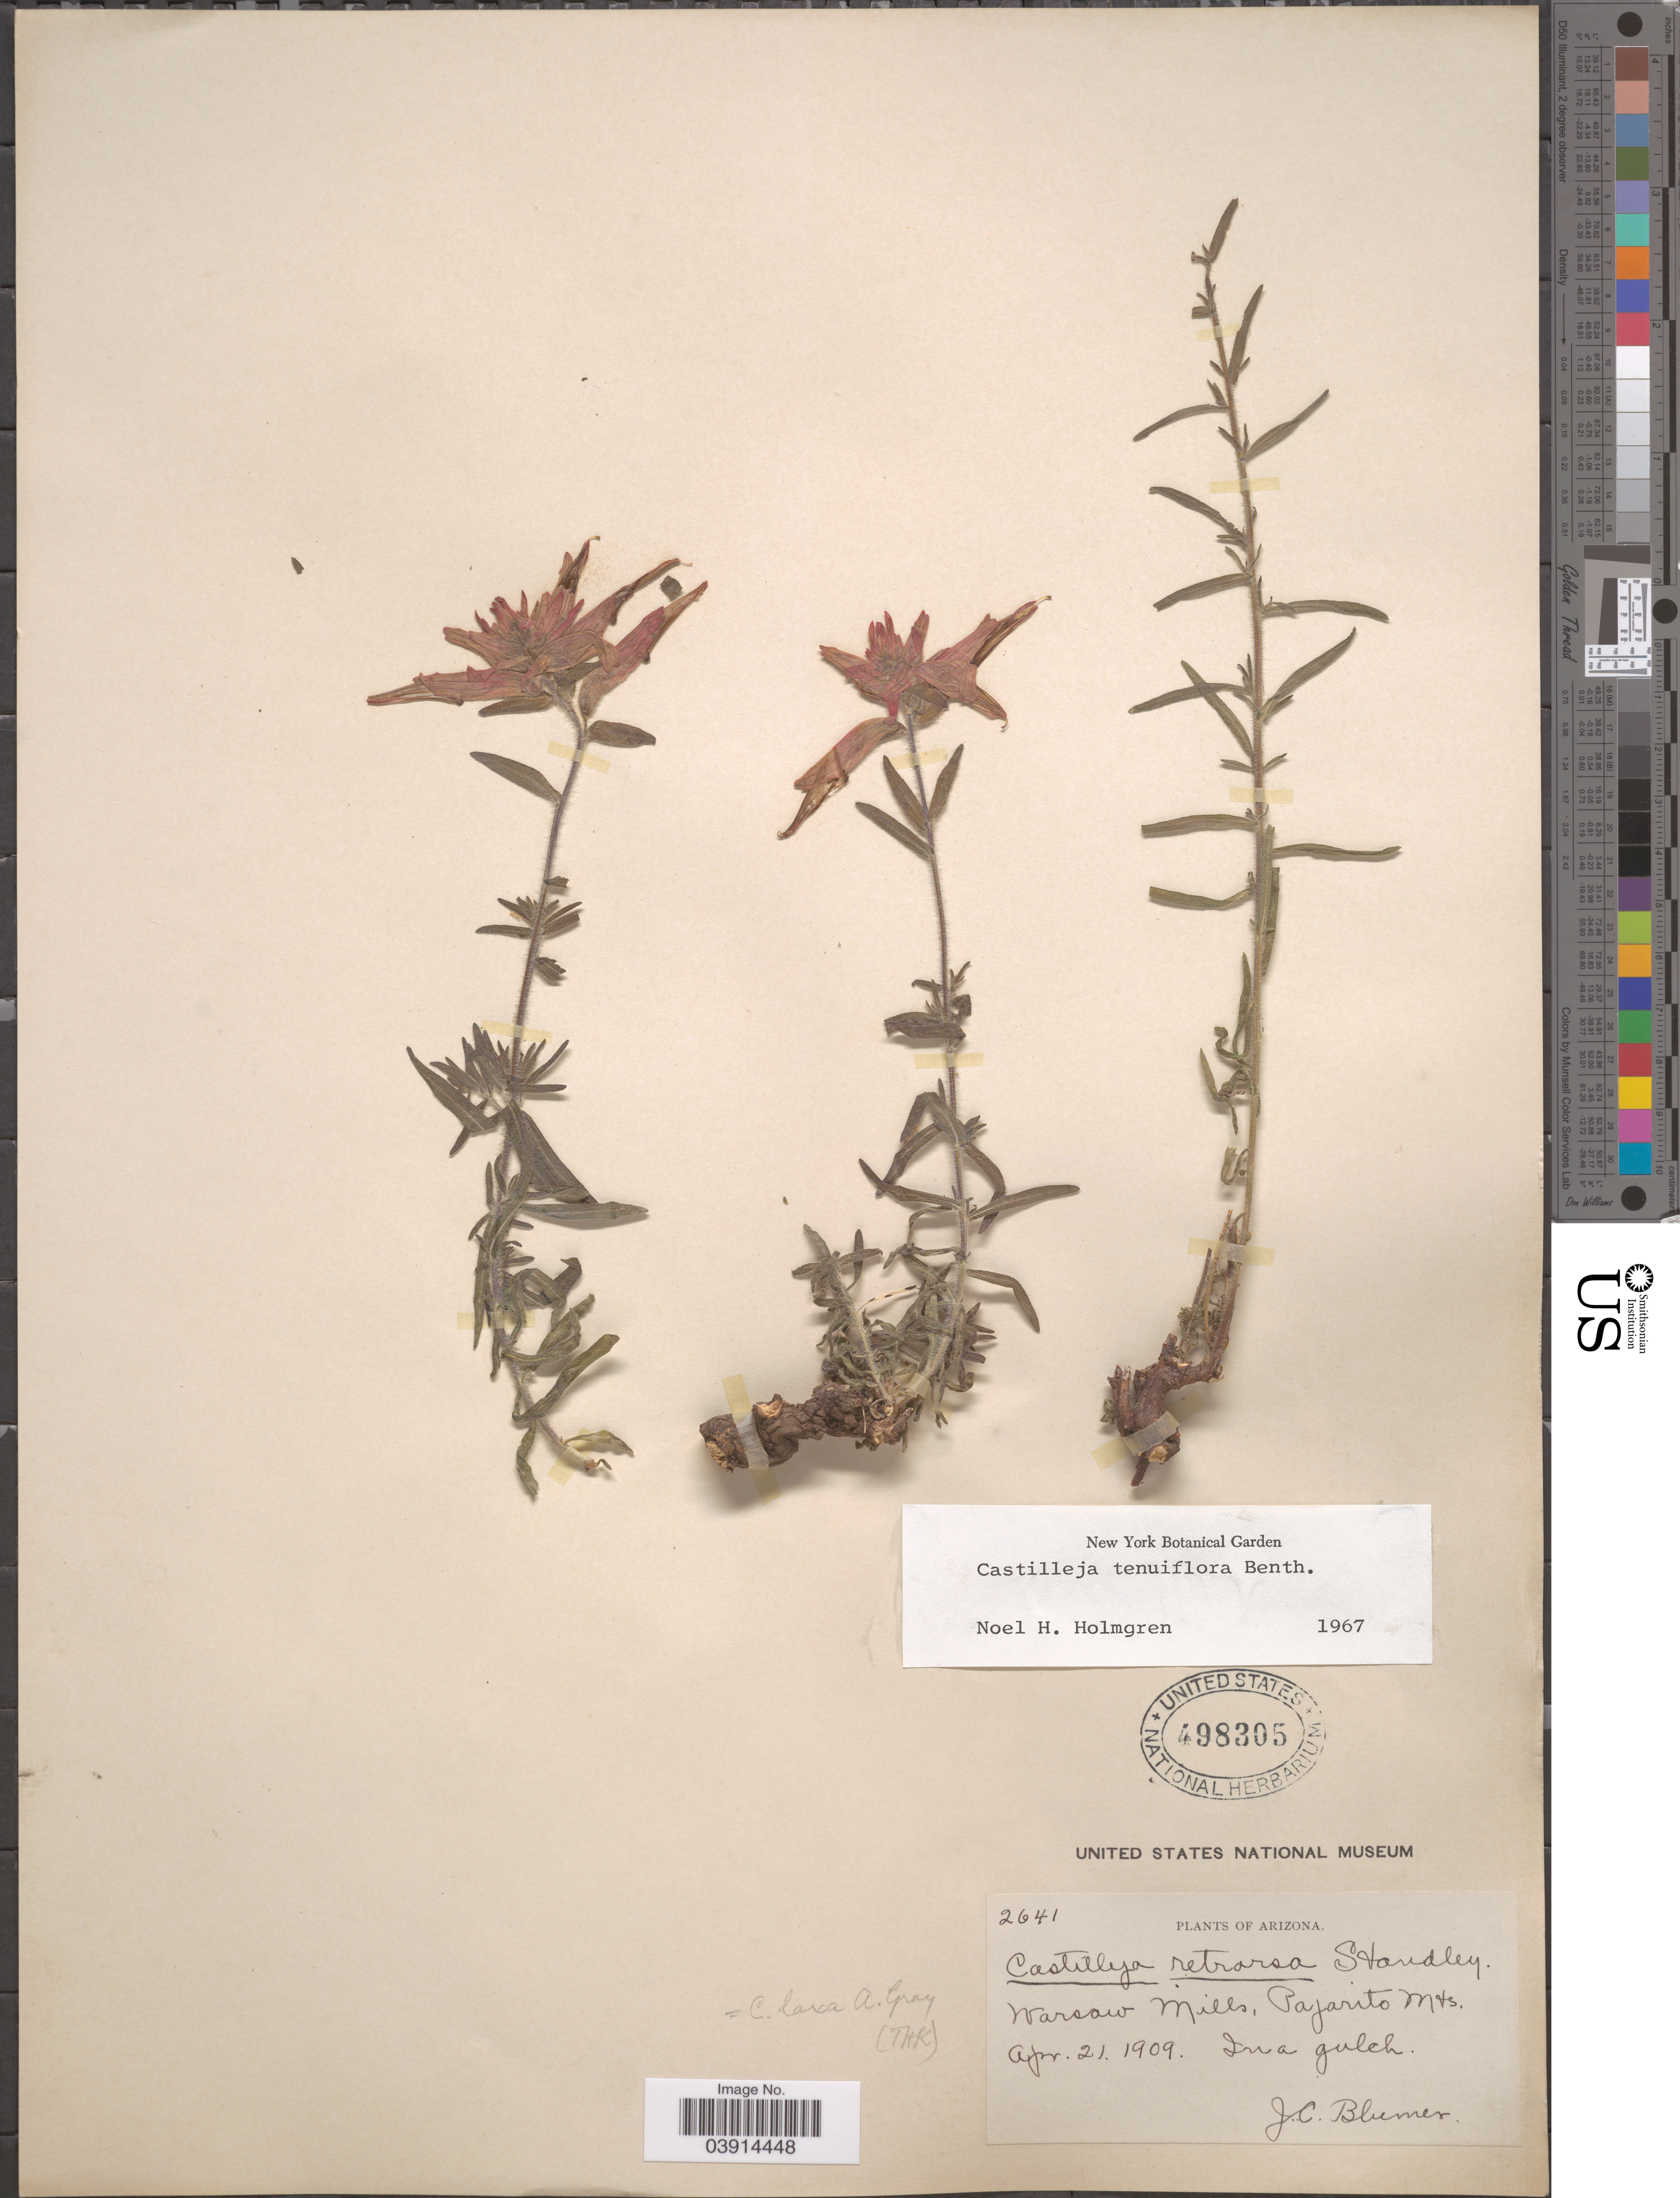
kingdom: Plantae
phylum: Tracheophyta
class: Magnoliopsida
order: Lamiales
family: Orobanchaceae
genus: Castilleja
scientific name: Castilleja tenuiflora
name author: Benth.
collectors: J. C. Blumer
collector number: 2641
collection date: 1909-04-21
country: United States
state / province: Arizona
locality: Warsaw Mills, Pajarito Mts. Ina gulch.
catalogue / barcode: US 498305